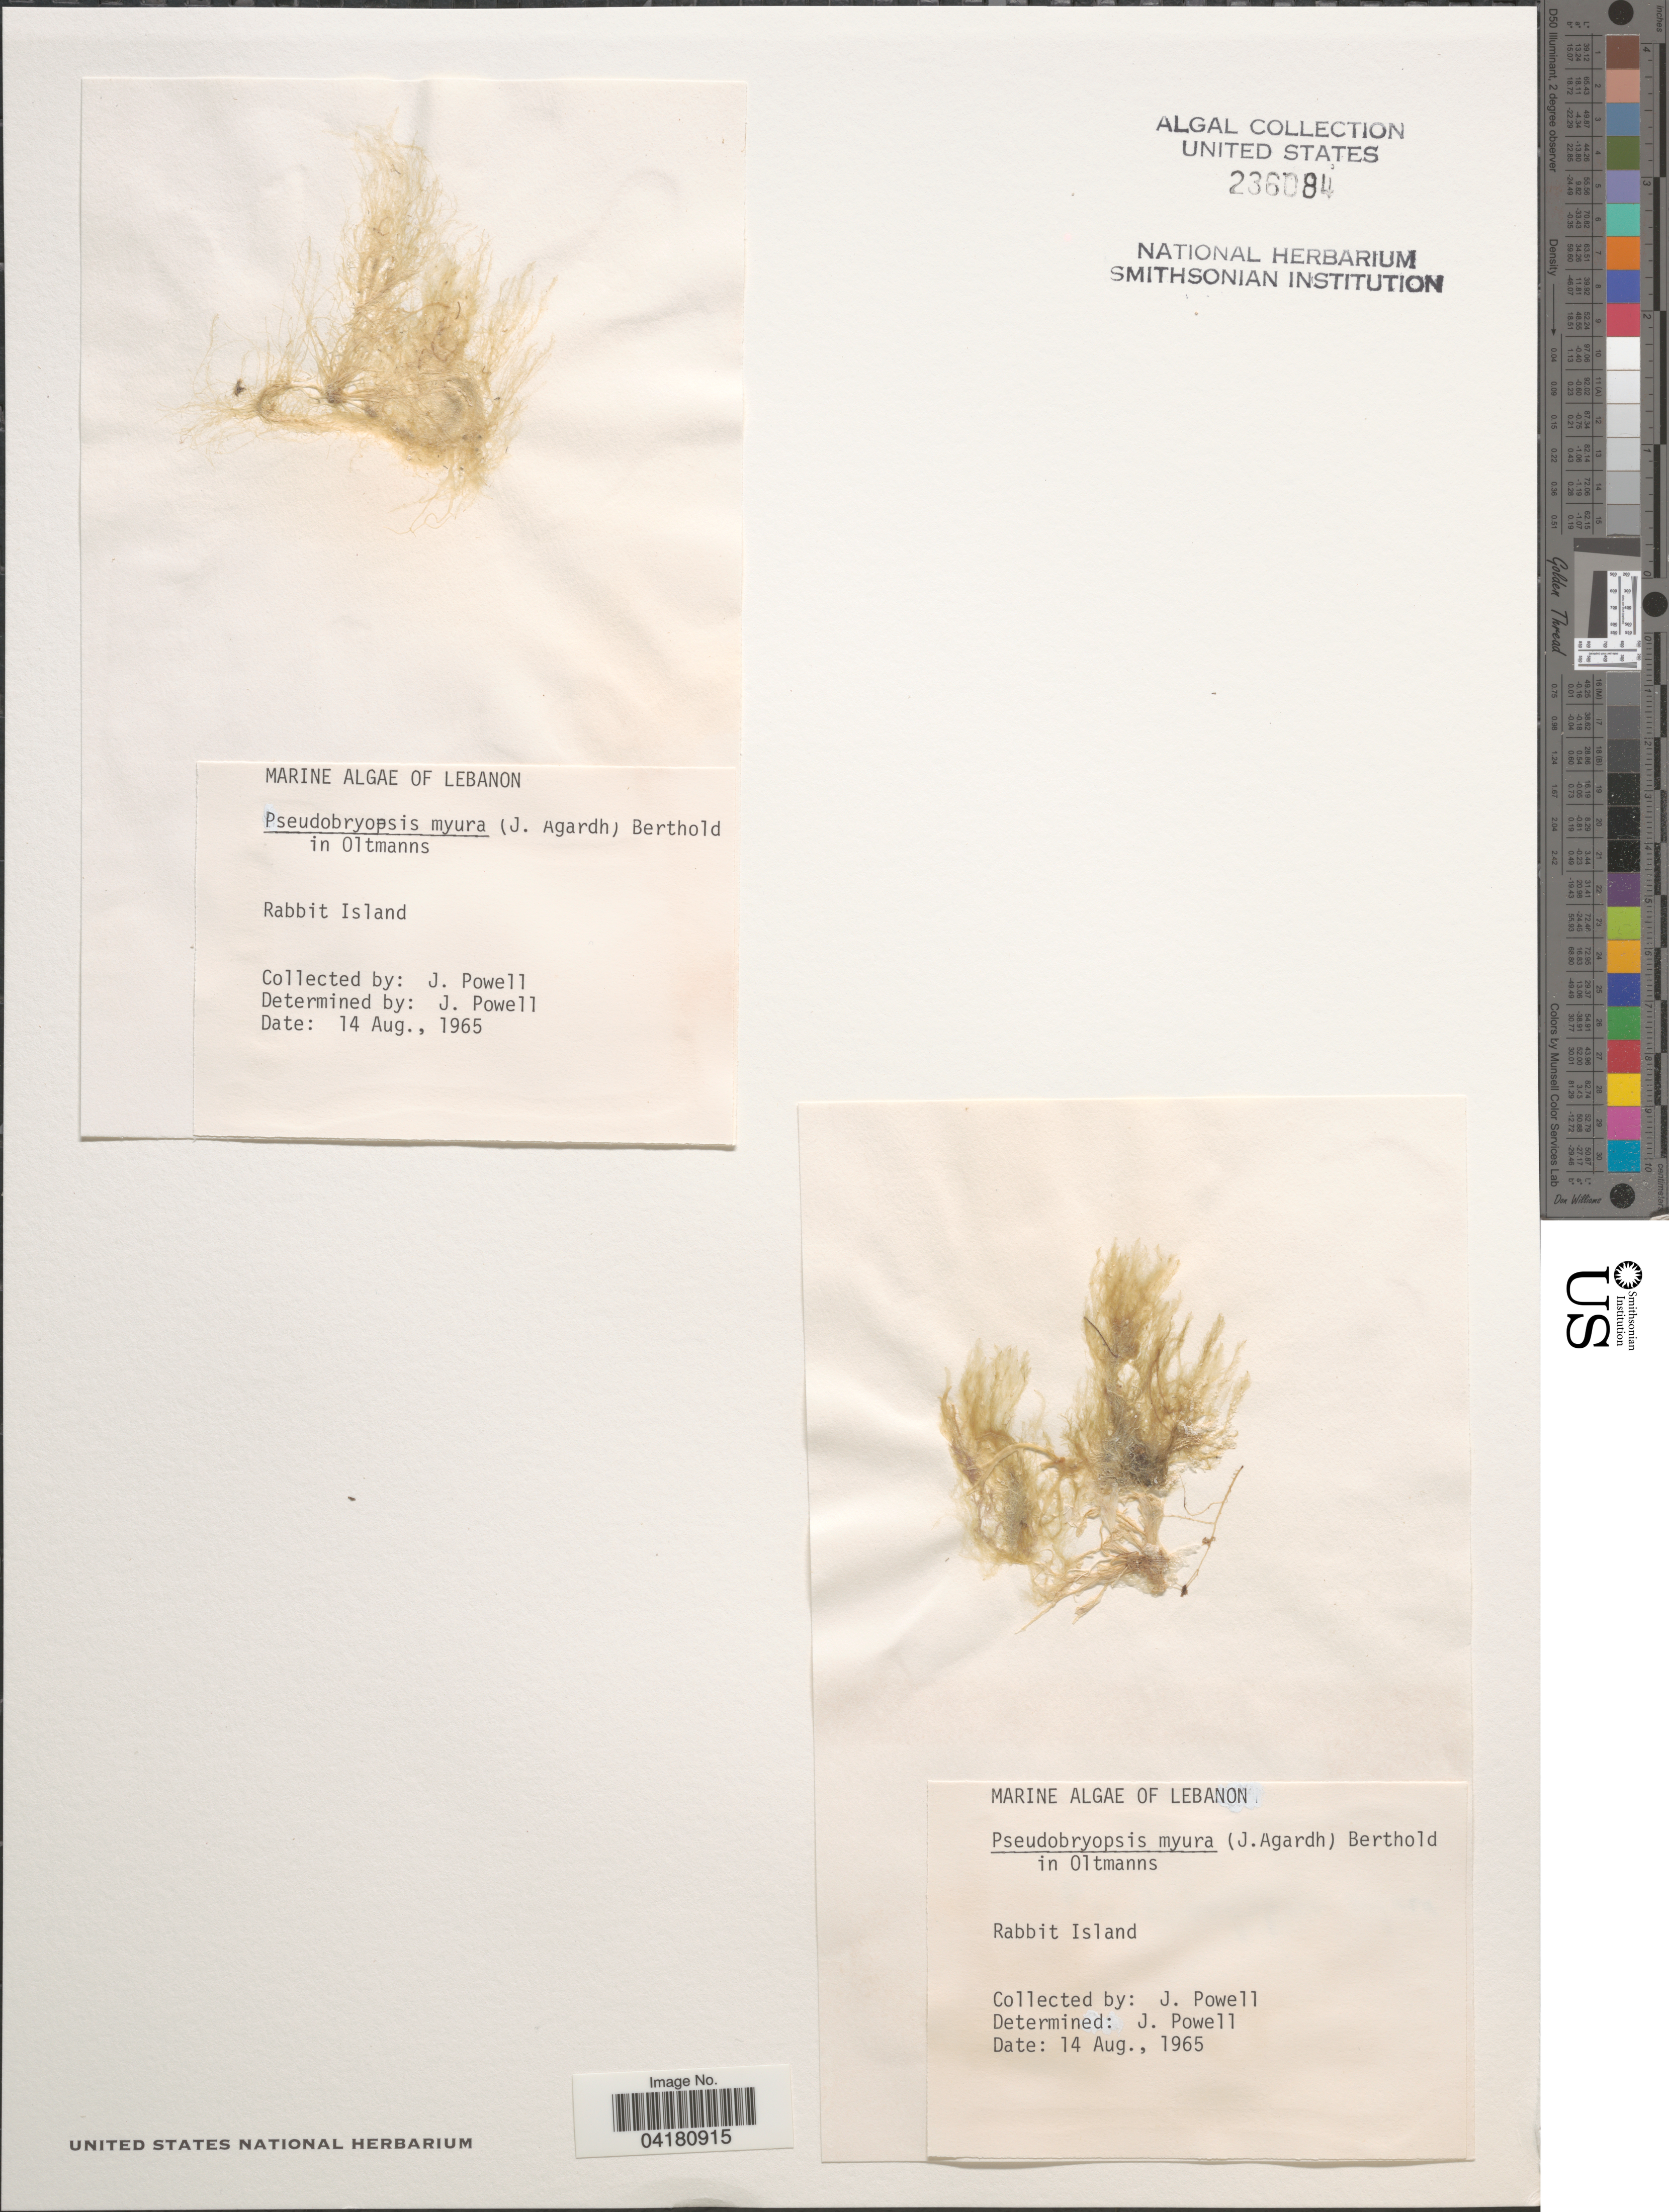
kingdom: Plantae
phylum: Chlorophyta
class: Ulvophyceae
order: Bryopsidales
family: Bryopsidaceae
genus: Pseudobryopsis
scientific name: Pseudobryopsis myura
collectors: J. Powell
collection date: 1965-08-14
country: Lebanon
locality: Rabbit Island.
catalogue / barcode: US 236084